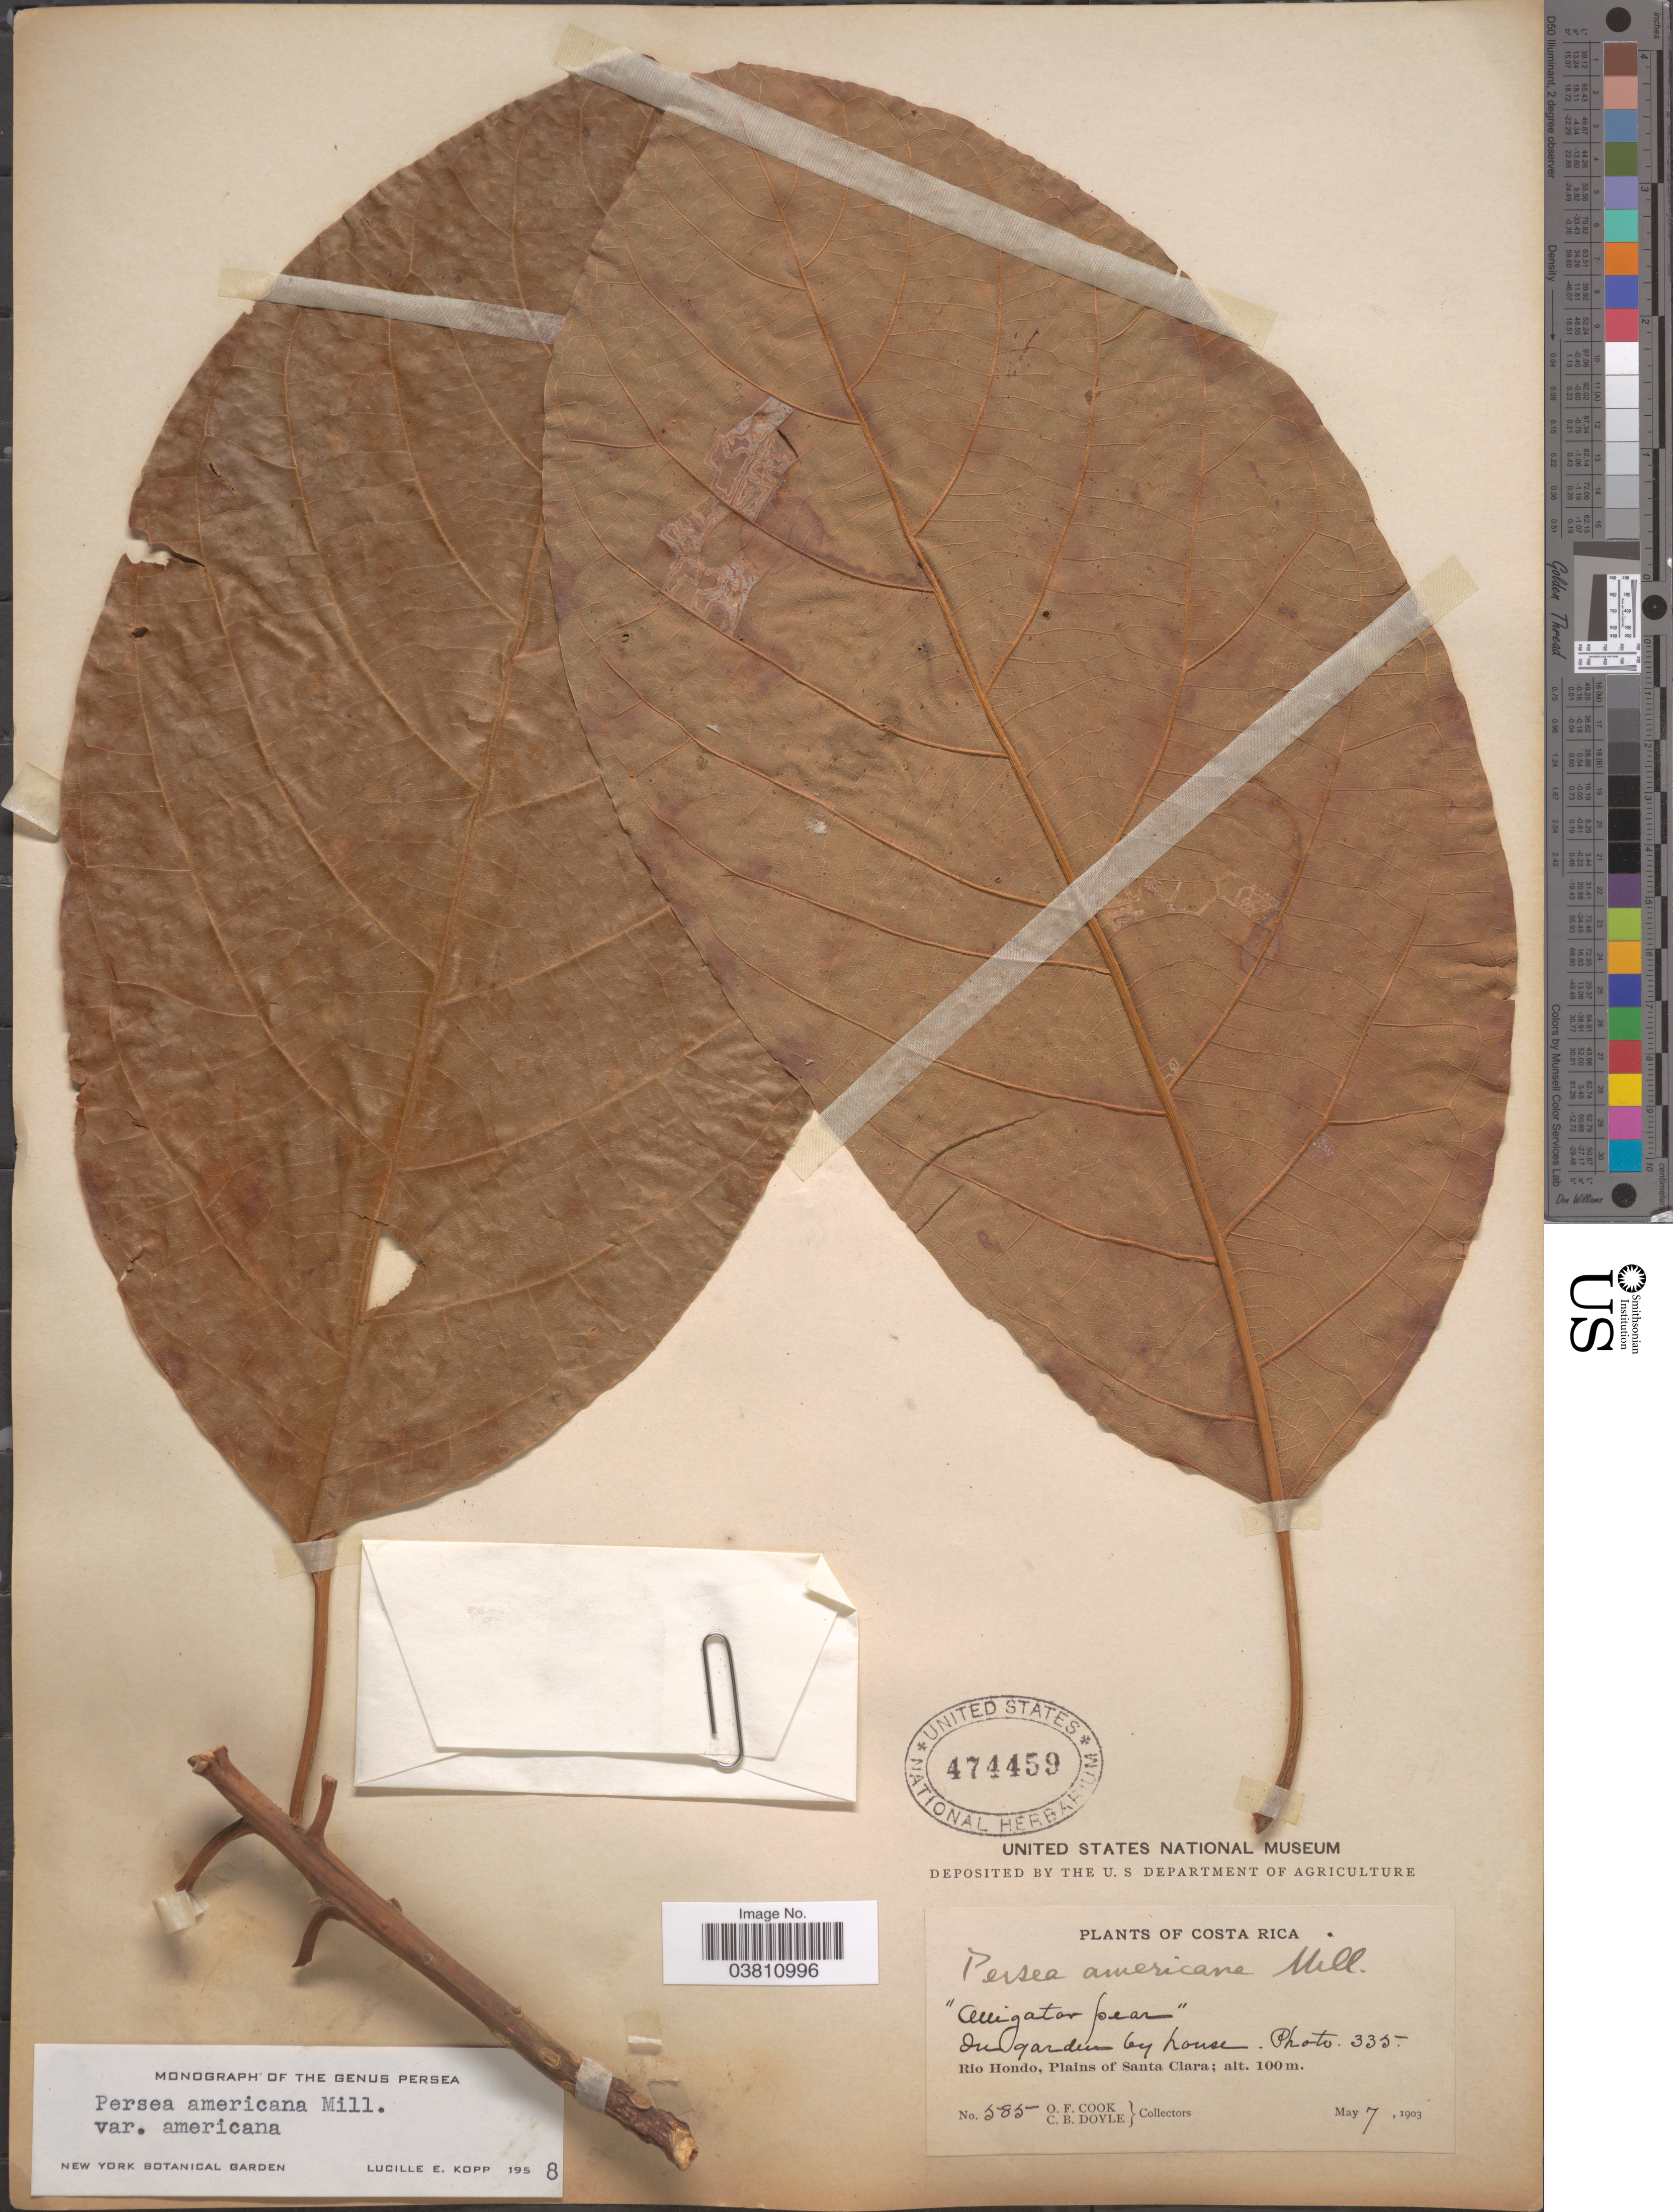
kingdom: Plantae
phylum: Tracheophyta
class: Magnoliopsida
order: Laurales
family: Lauraceae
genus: Persea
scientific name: Persea americana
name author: Mill.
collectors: O. F. Cook & C. Doyle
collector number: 585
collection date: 1903-05-07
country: Costa Rica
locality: Rio Hondo, Plains of Santa Clara.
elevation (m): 100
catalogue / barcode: US 474459